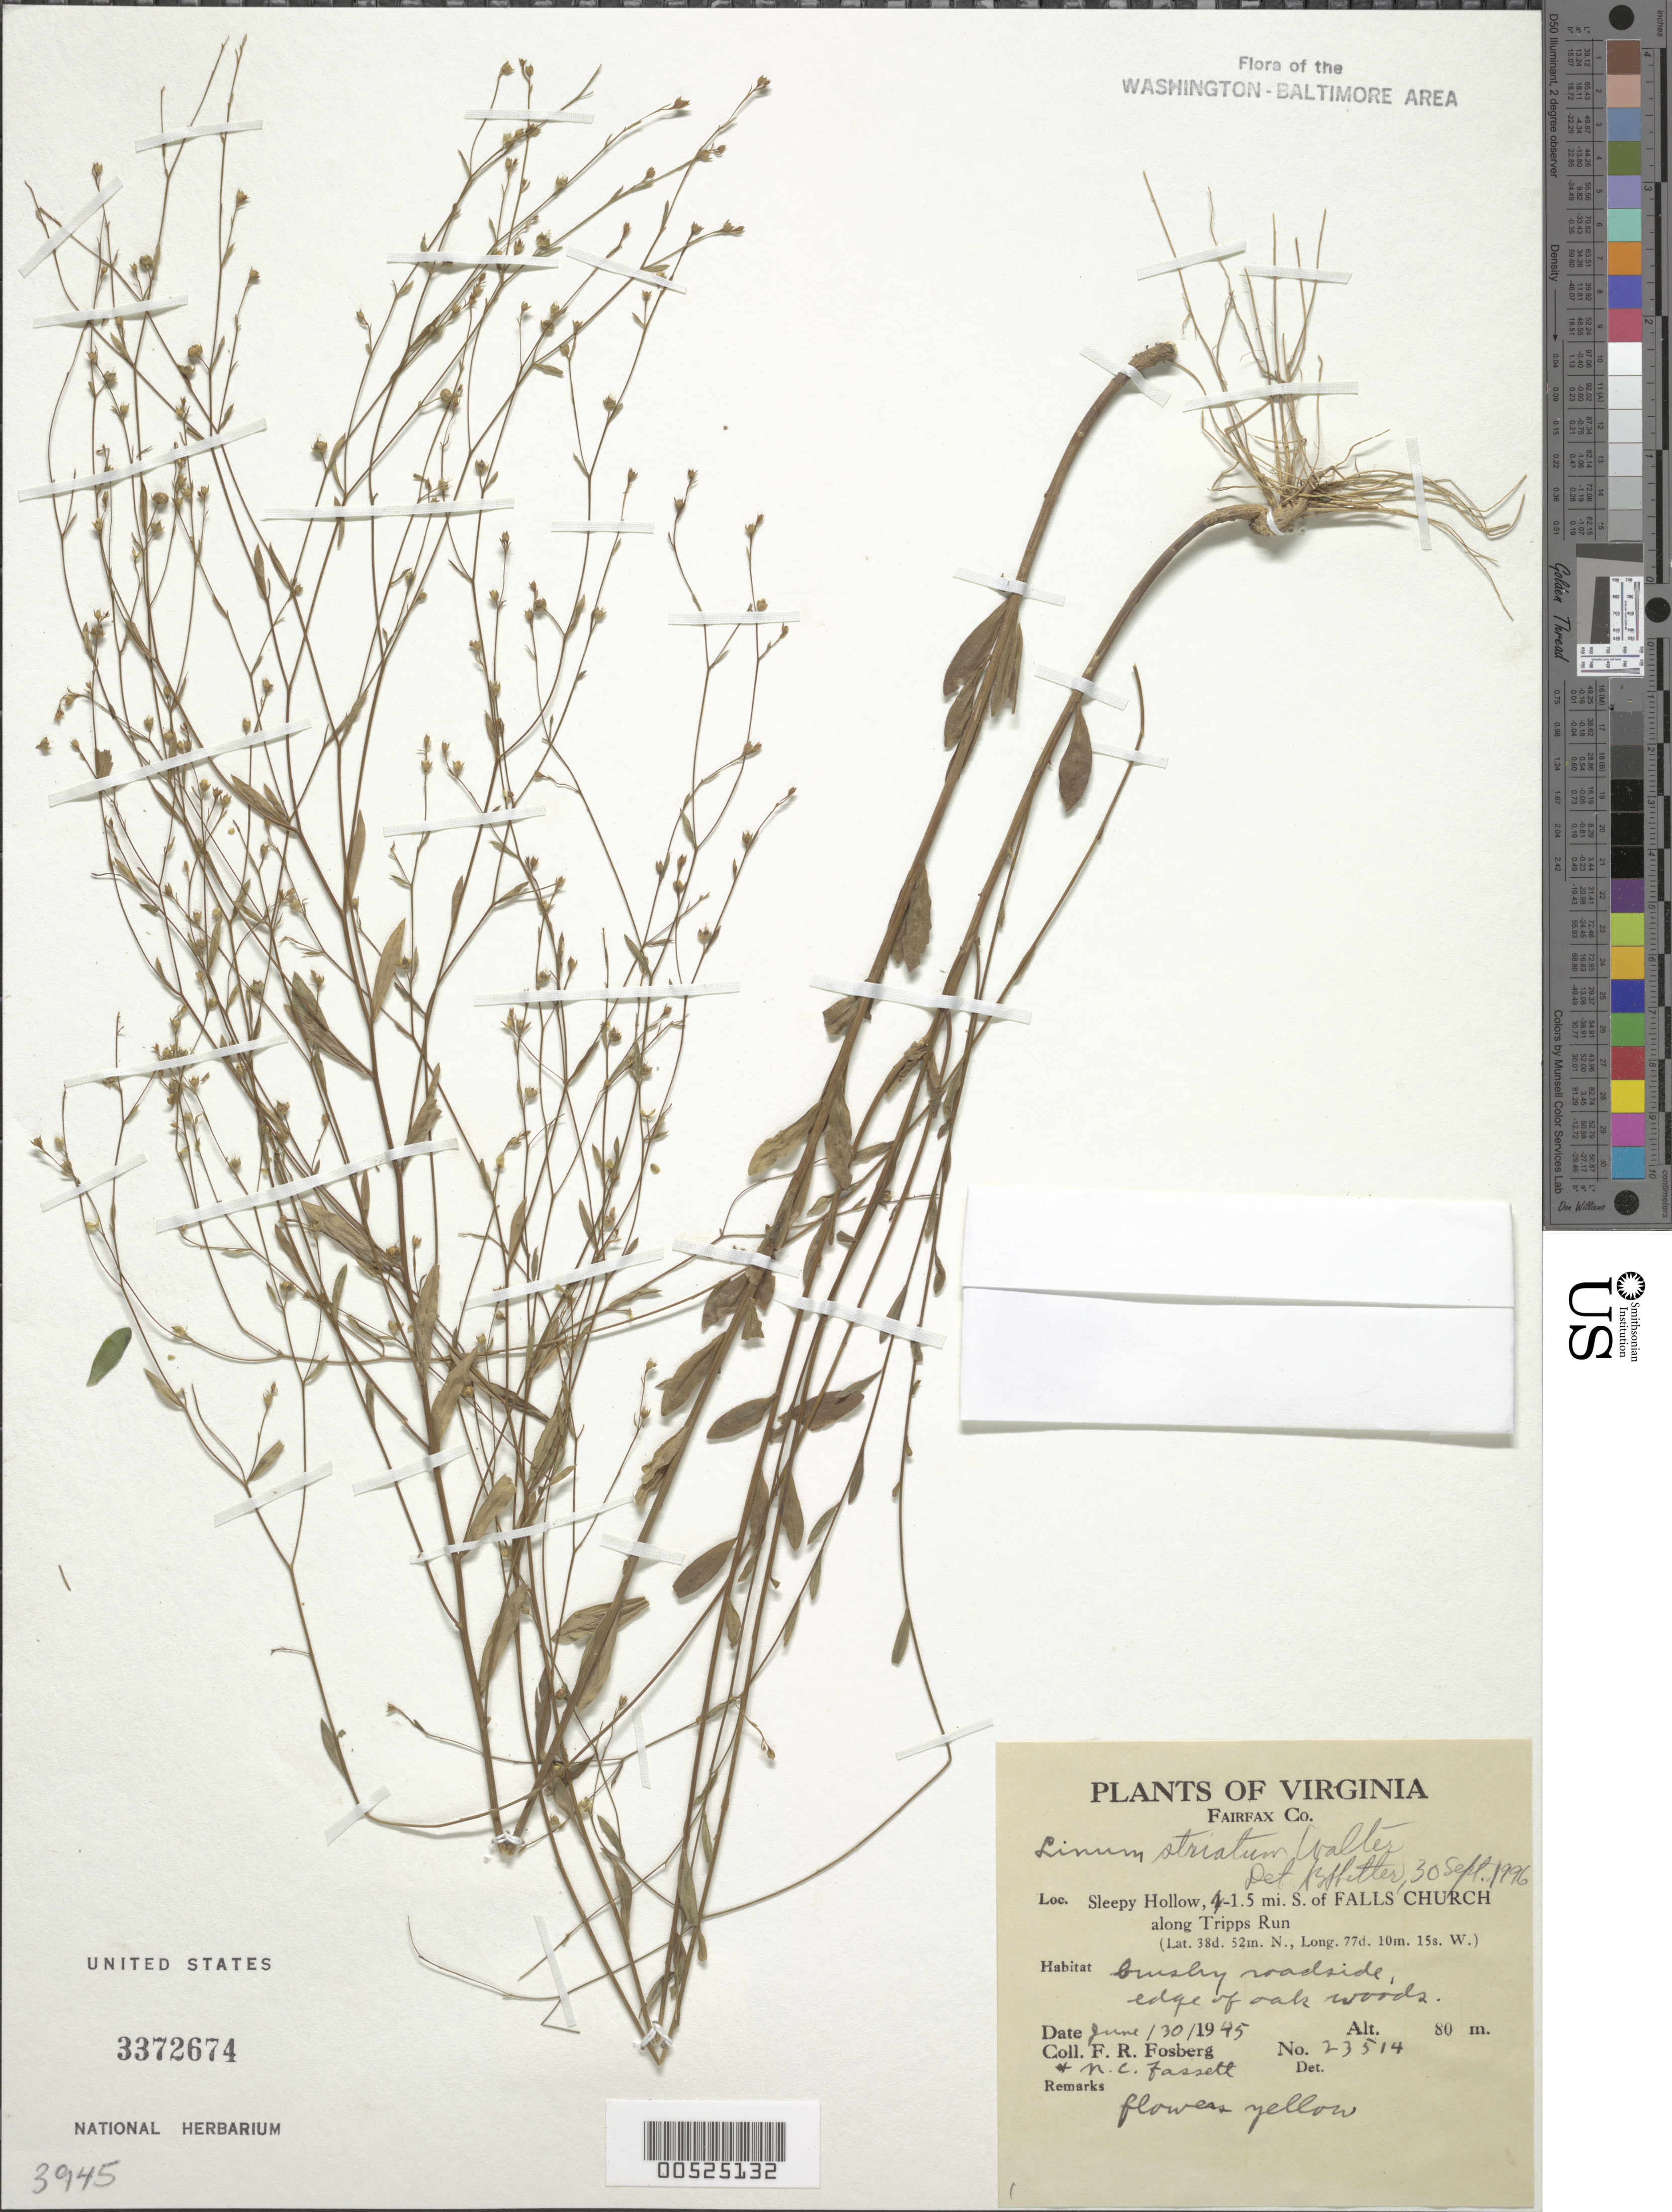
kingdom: Plantae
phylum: Tracheophyta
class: Magnoliopsida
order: Malpighiales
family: Linaceae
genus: Linum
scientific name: Linum striatum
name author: Walter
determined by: Shetler, Stanwyn G., (US), NMNH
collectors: F. R. Fosberg & N. C. Fassett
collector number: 23514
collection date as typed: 30 Jun 1945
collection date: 1945-06-30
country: United States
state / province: Virginia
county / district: Fairfax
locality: Sleepy Hollow, 1.5 mi. S of Falls Church along Tripps Run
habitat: Brushy roadside, edge of oak woods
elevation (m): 80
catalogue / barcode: US 3372674